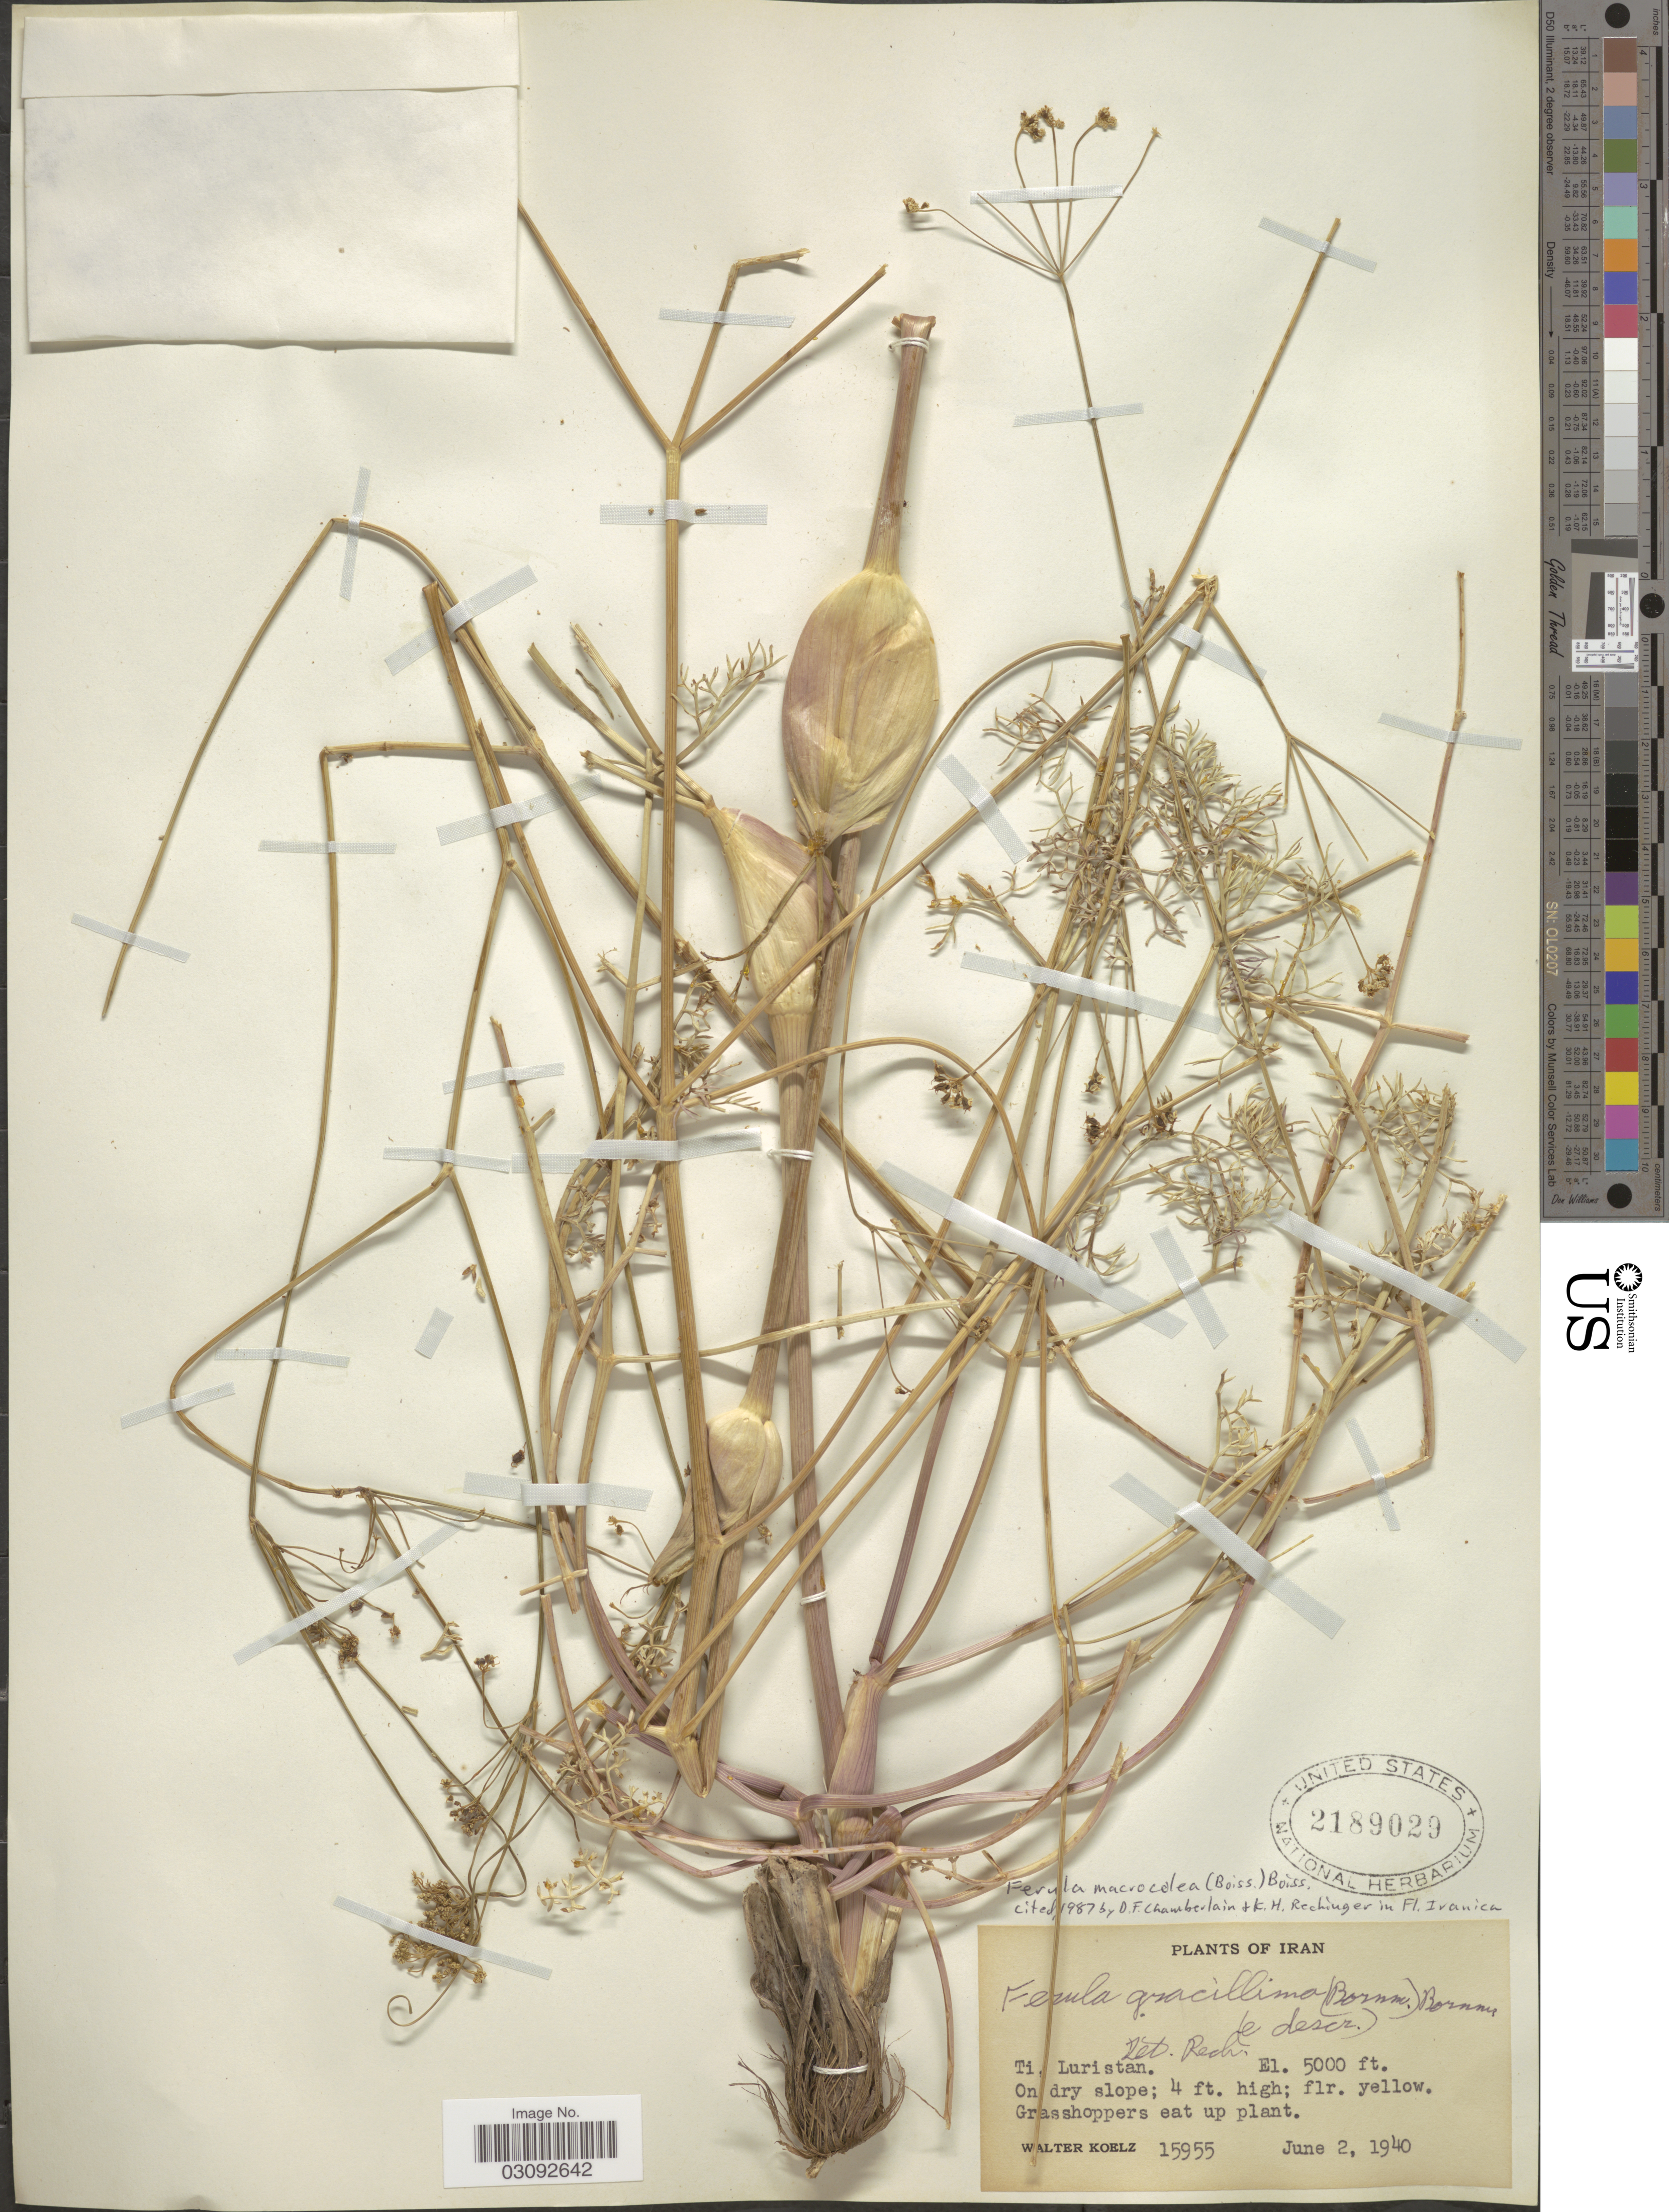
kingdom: Plantae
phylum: Tracheophyta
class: Magnoliopsida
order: Apiales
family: Apiaceae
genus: Ferula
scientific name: Ferula macrocolea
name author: Boiss.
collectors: W. N. Koelz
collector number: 15955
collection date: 1940-06-02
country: Iran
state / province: Lorestan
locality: Ti, Luristan.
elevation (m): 1524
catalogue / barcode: US 2189029